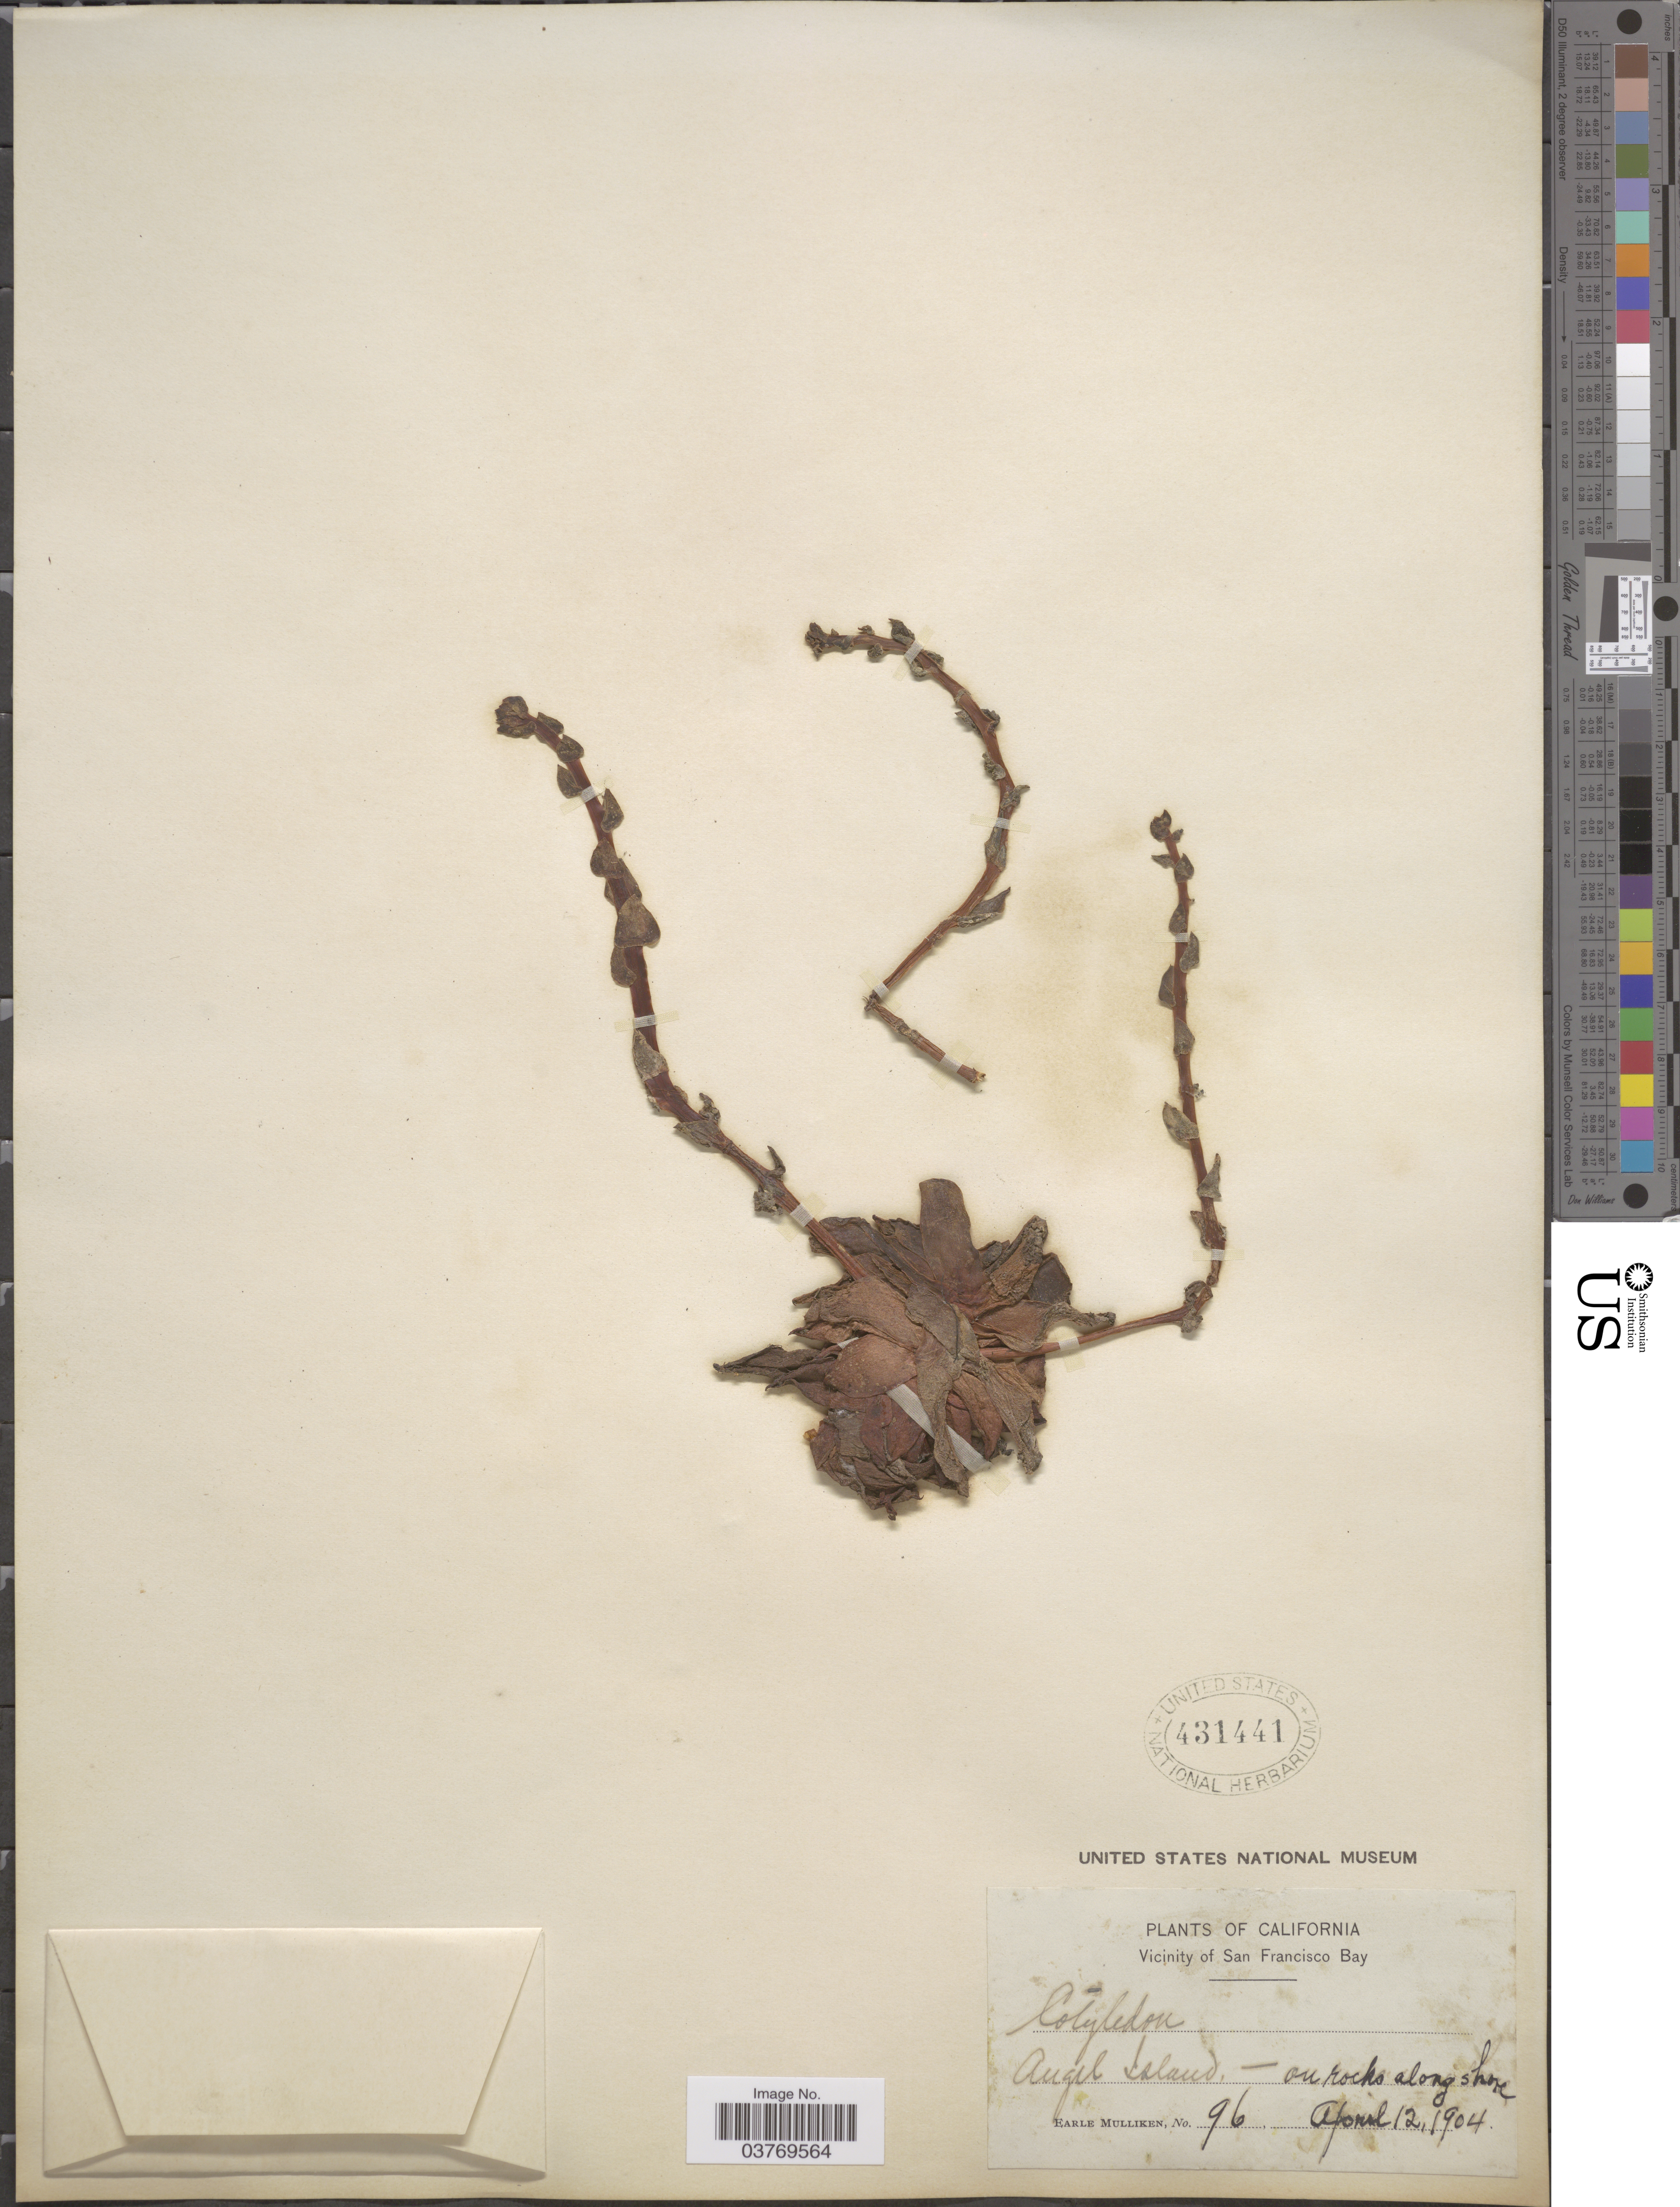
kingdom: Plantae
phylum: Tracheophyta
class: Magnoliopsida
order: Saxifragales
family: Crassulaceae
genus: Dudleya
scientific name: Dudleya caespitosa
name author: (Haw.) Britton & Rose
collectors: E. Mulliken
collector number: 96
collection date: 1904-04-12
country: United States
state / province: California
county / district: San Francisco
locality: Vicinity of San Francisco Bay. Angel Island.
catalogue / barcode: US 431441